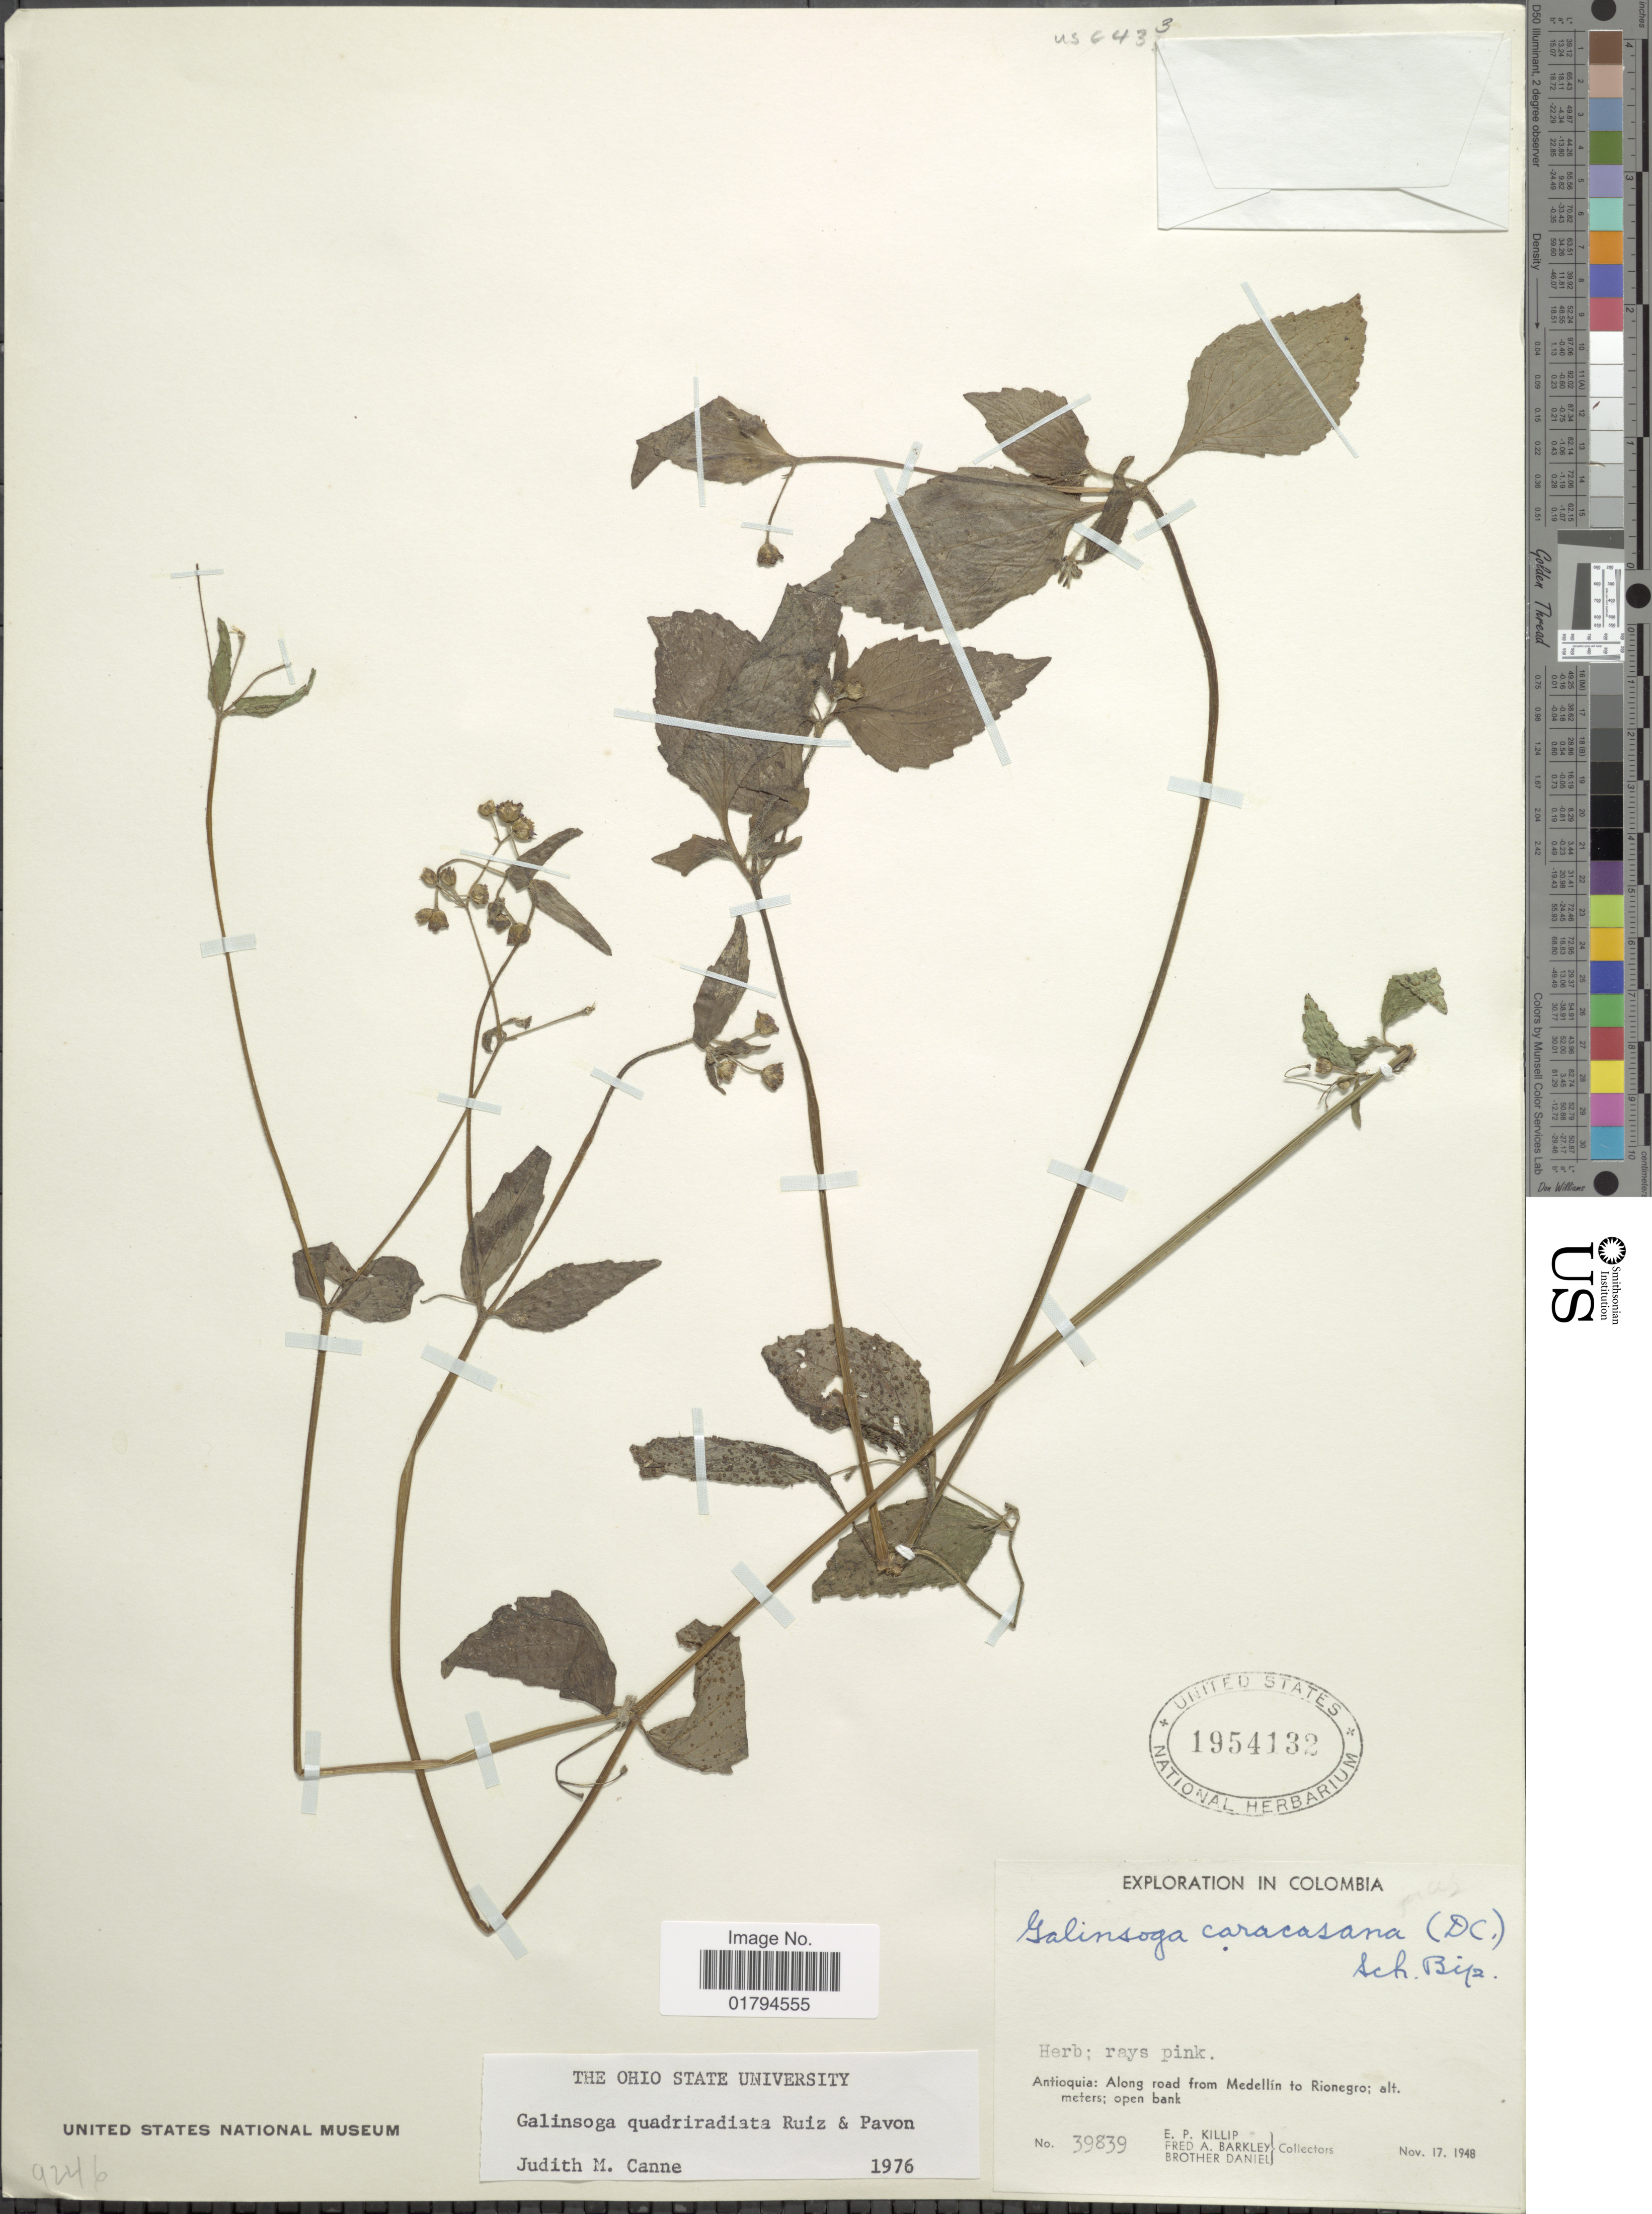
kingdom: Plantae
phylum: Tracheophyta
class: Magnoliopsida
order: Asterales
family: Asteraceae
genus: Galinsoga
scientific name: Galinsoga quadriradiata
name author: Ruiz & Pav.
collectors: E. P. Killip, F. A. Barkley & Bro. Daniel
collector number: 39839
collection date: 1948-11-17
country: Colombia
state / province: Antioquia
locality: Along road from Medellin to Rionegro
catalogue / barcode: US 1954132